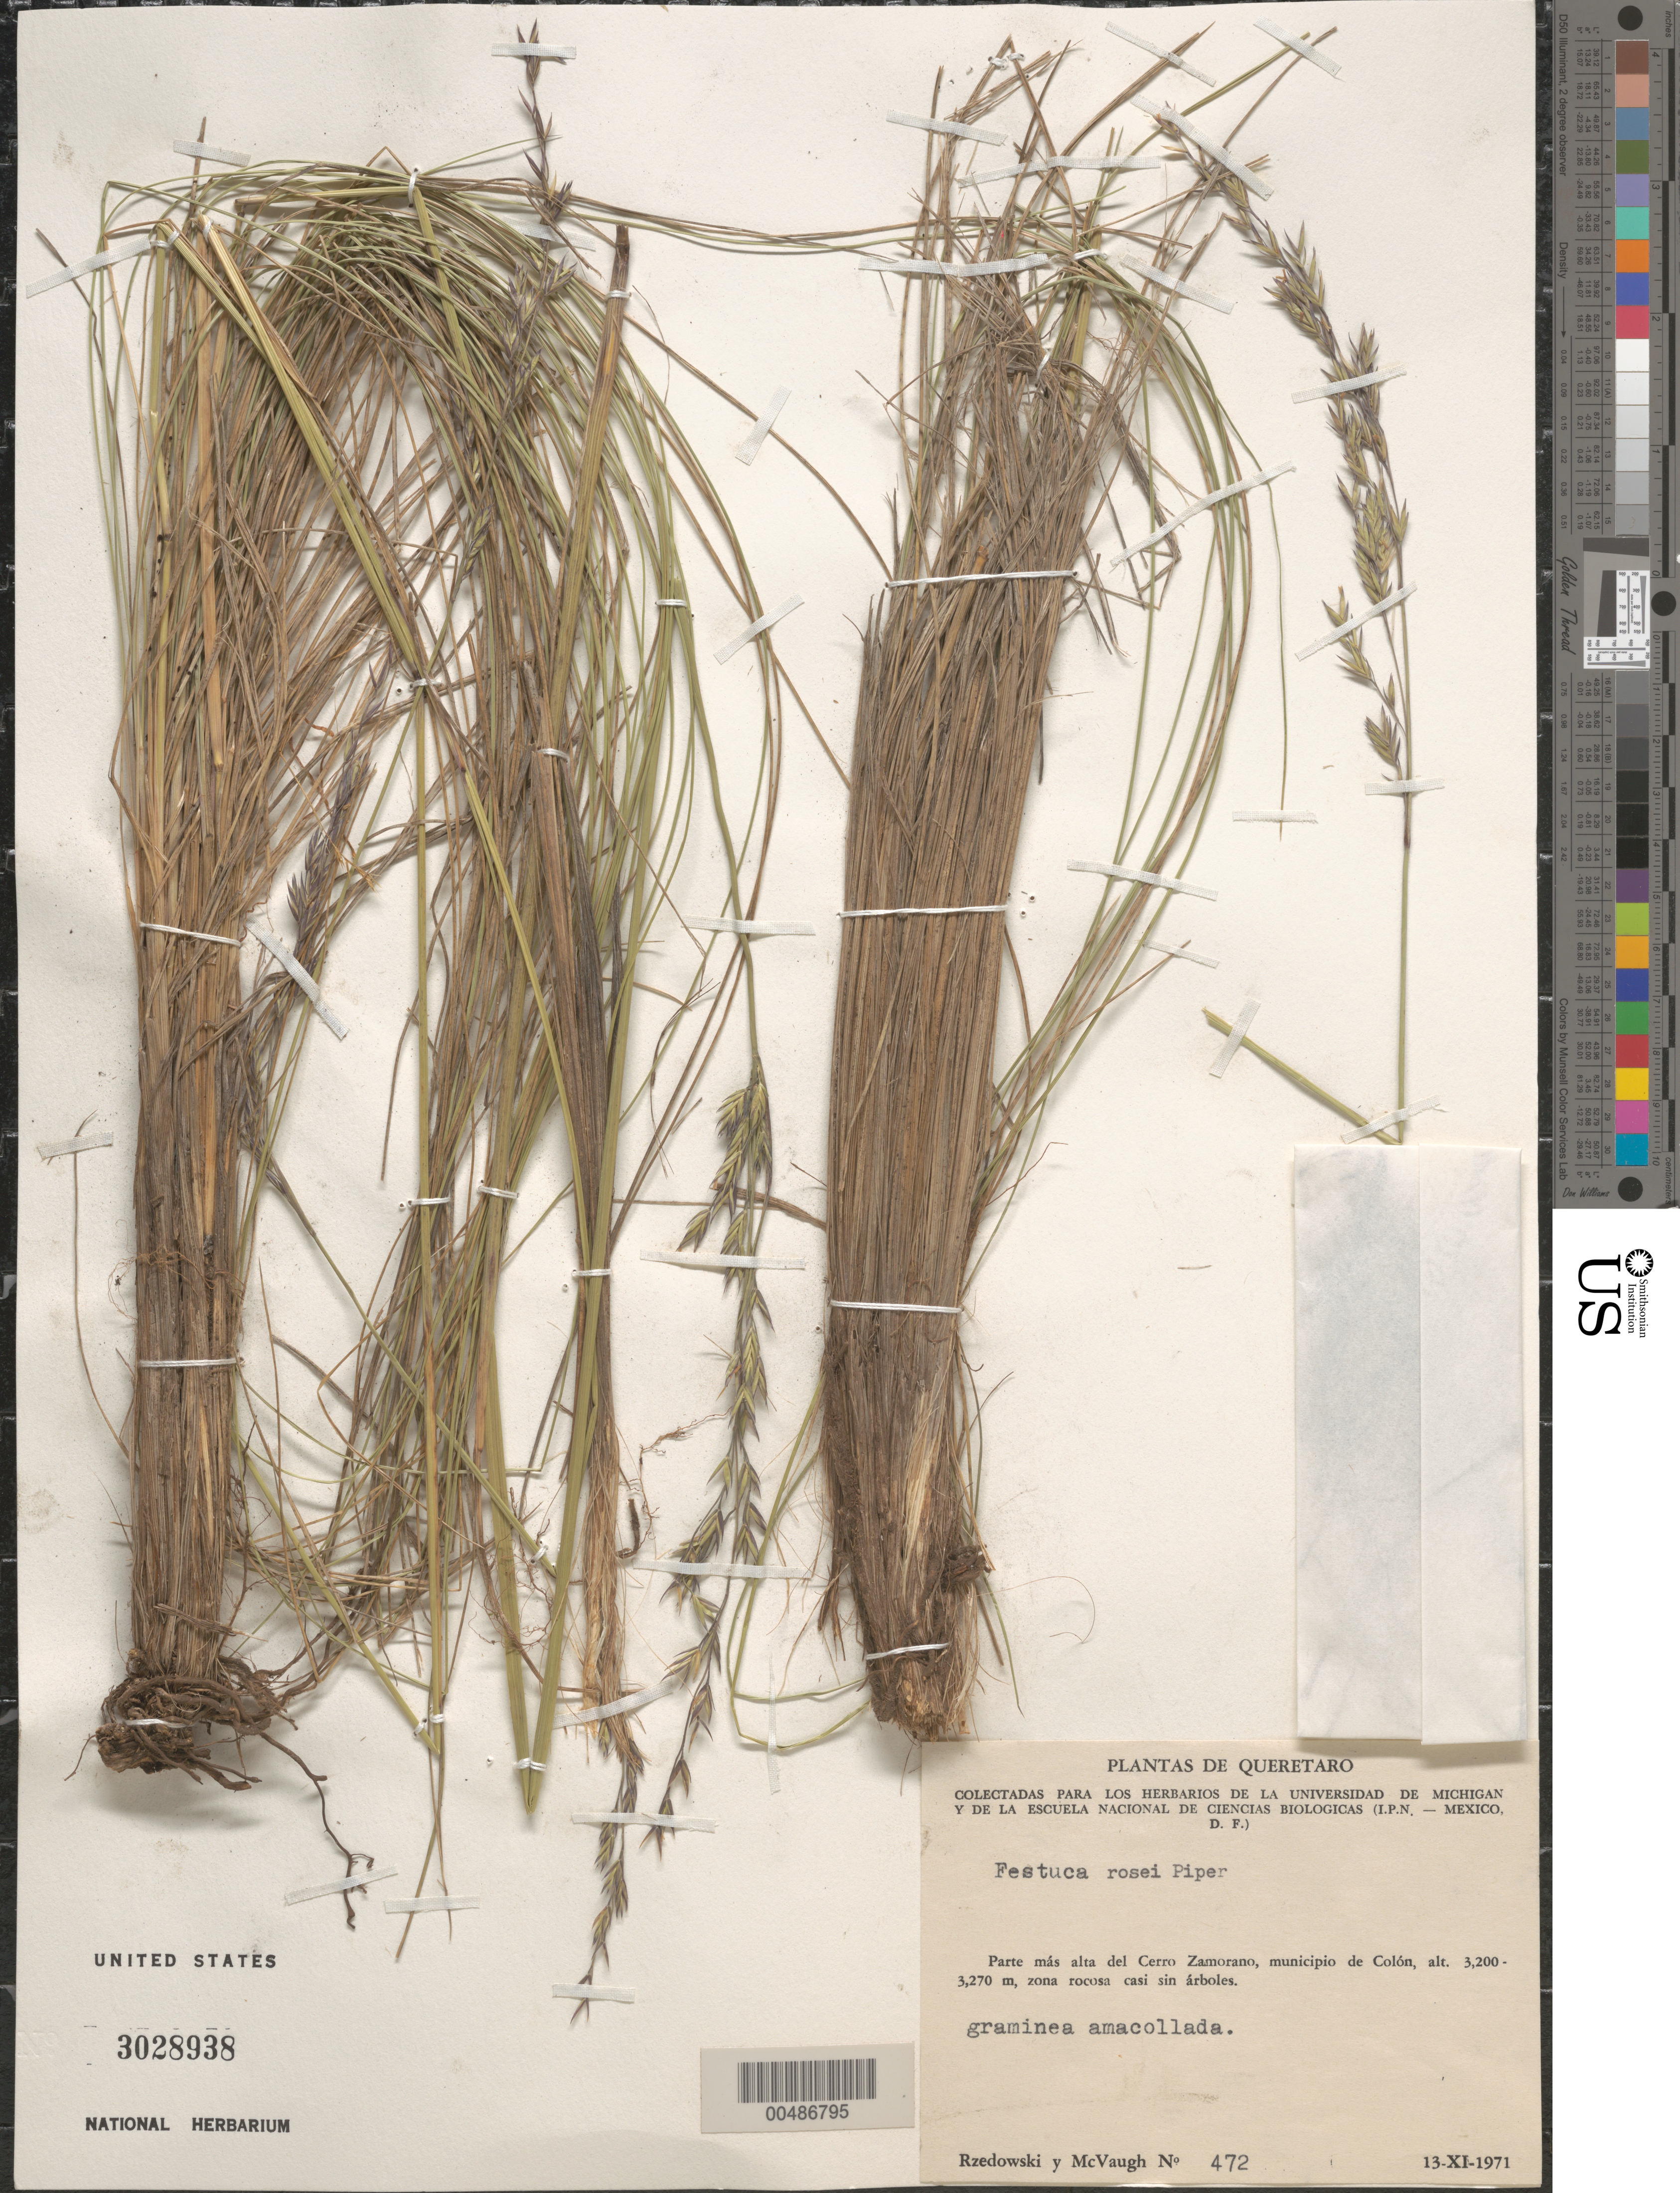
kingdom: Plantae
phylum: Tracheophyta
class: Liliopsida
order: Poales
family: Poaceae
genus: Festuca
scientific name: Festuca rosei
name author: Piper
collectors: R. McVaugh & J. Rzedowski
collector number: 472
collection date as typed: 13 Nov 1971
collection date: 1971-11-13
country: Mexico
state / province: Querétaro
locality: Parte m s alta del Cerro Zamorano, municipio de Col¢n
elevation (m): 3200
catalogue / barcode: US 3028938